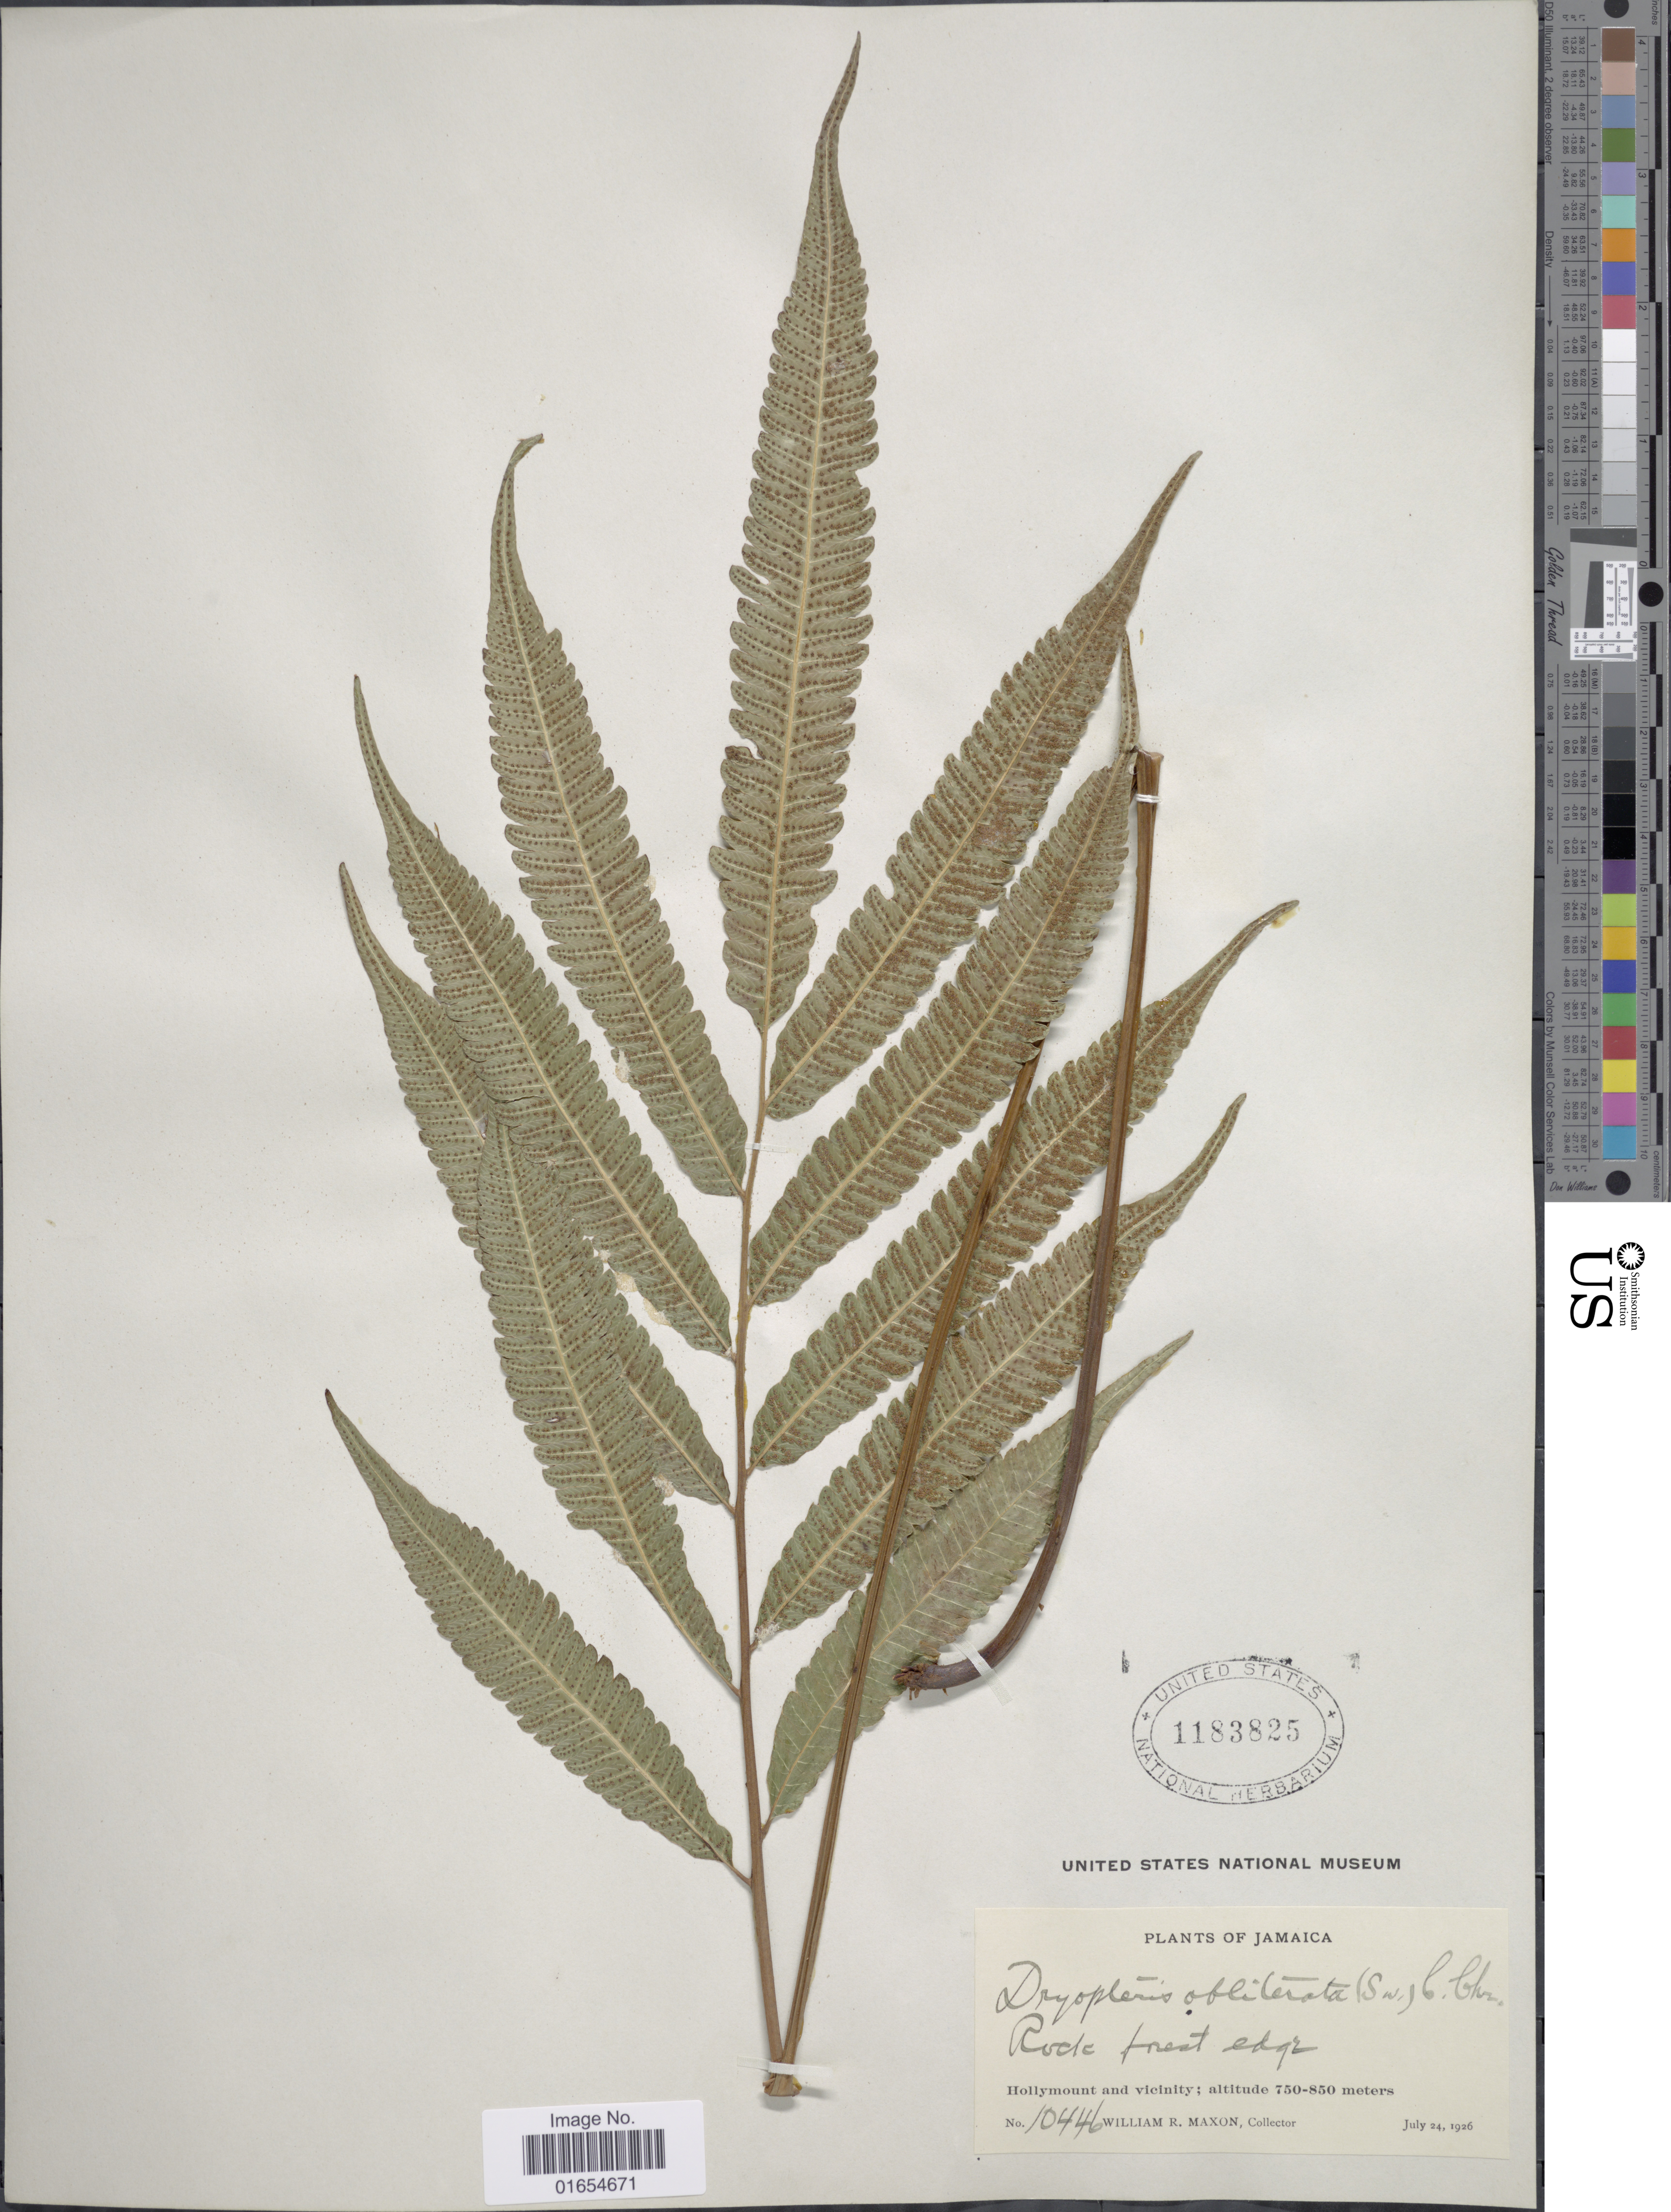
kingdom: Plantae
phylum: Tracheophyta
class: Polypodiopsida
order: Polypodiales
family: Thelypteridaceae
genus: Goniopteris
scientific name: Goniopteris obliterata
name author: (Sw.) C. Presl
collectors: W. R. Maxon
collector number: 10446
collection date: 1926-07-24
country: Jamaica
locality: Hollymount and vicinity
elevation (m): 750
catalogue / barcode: US 1183825